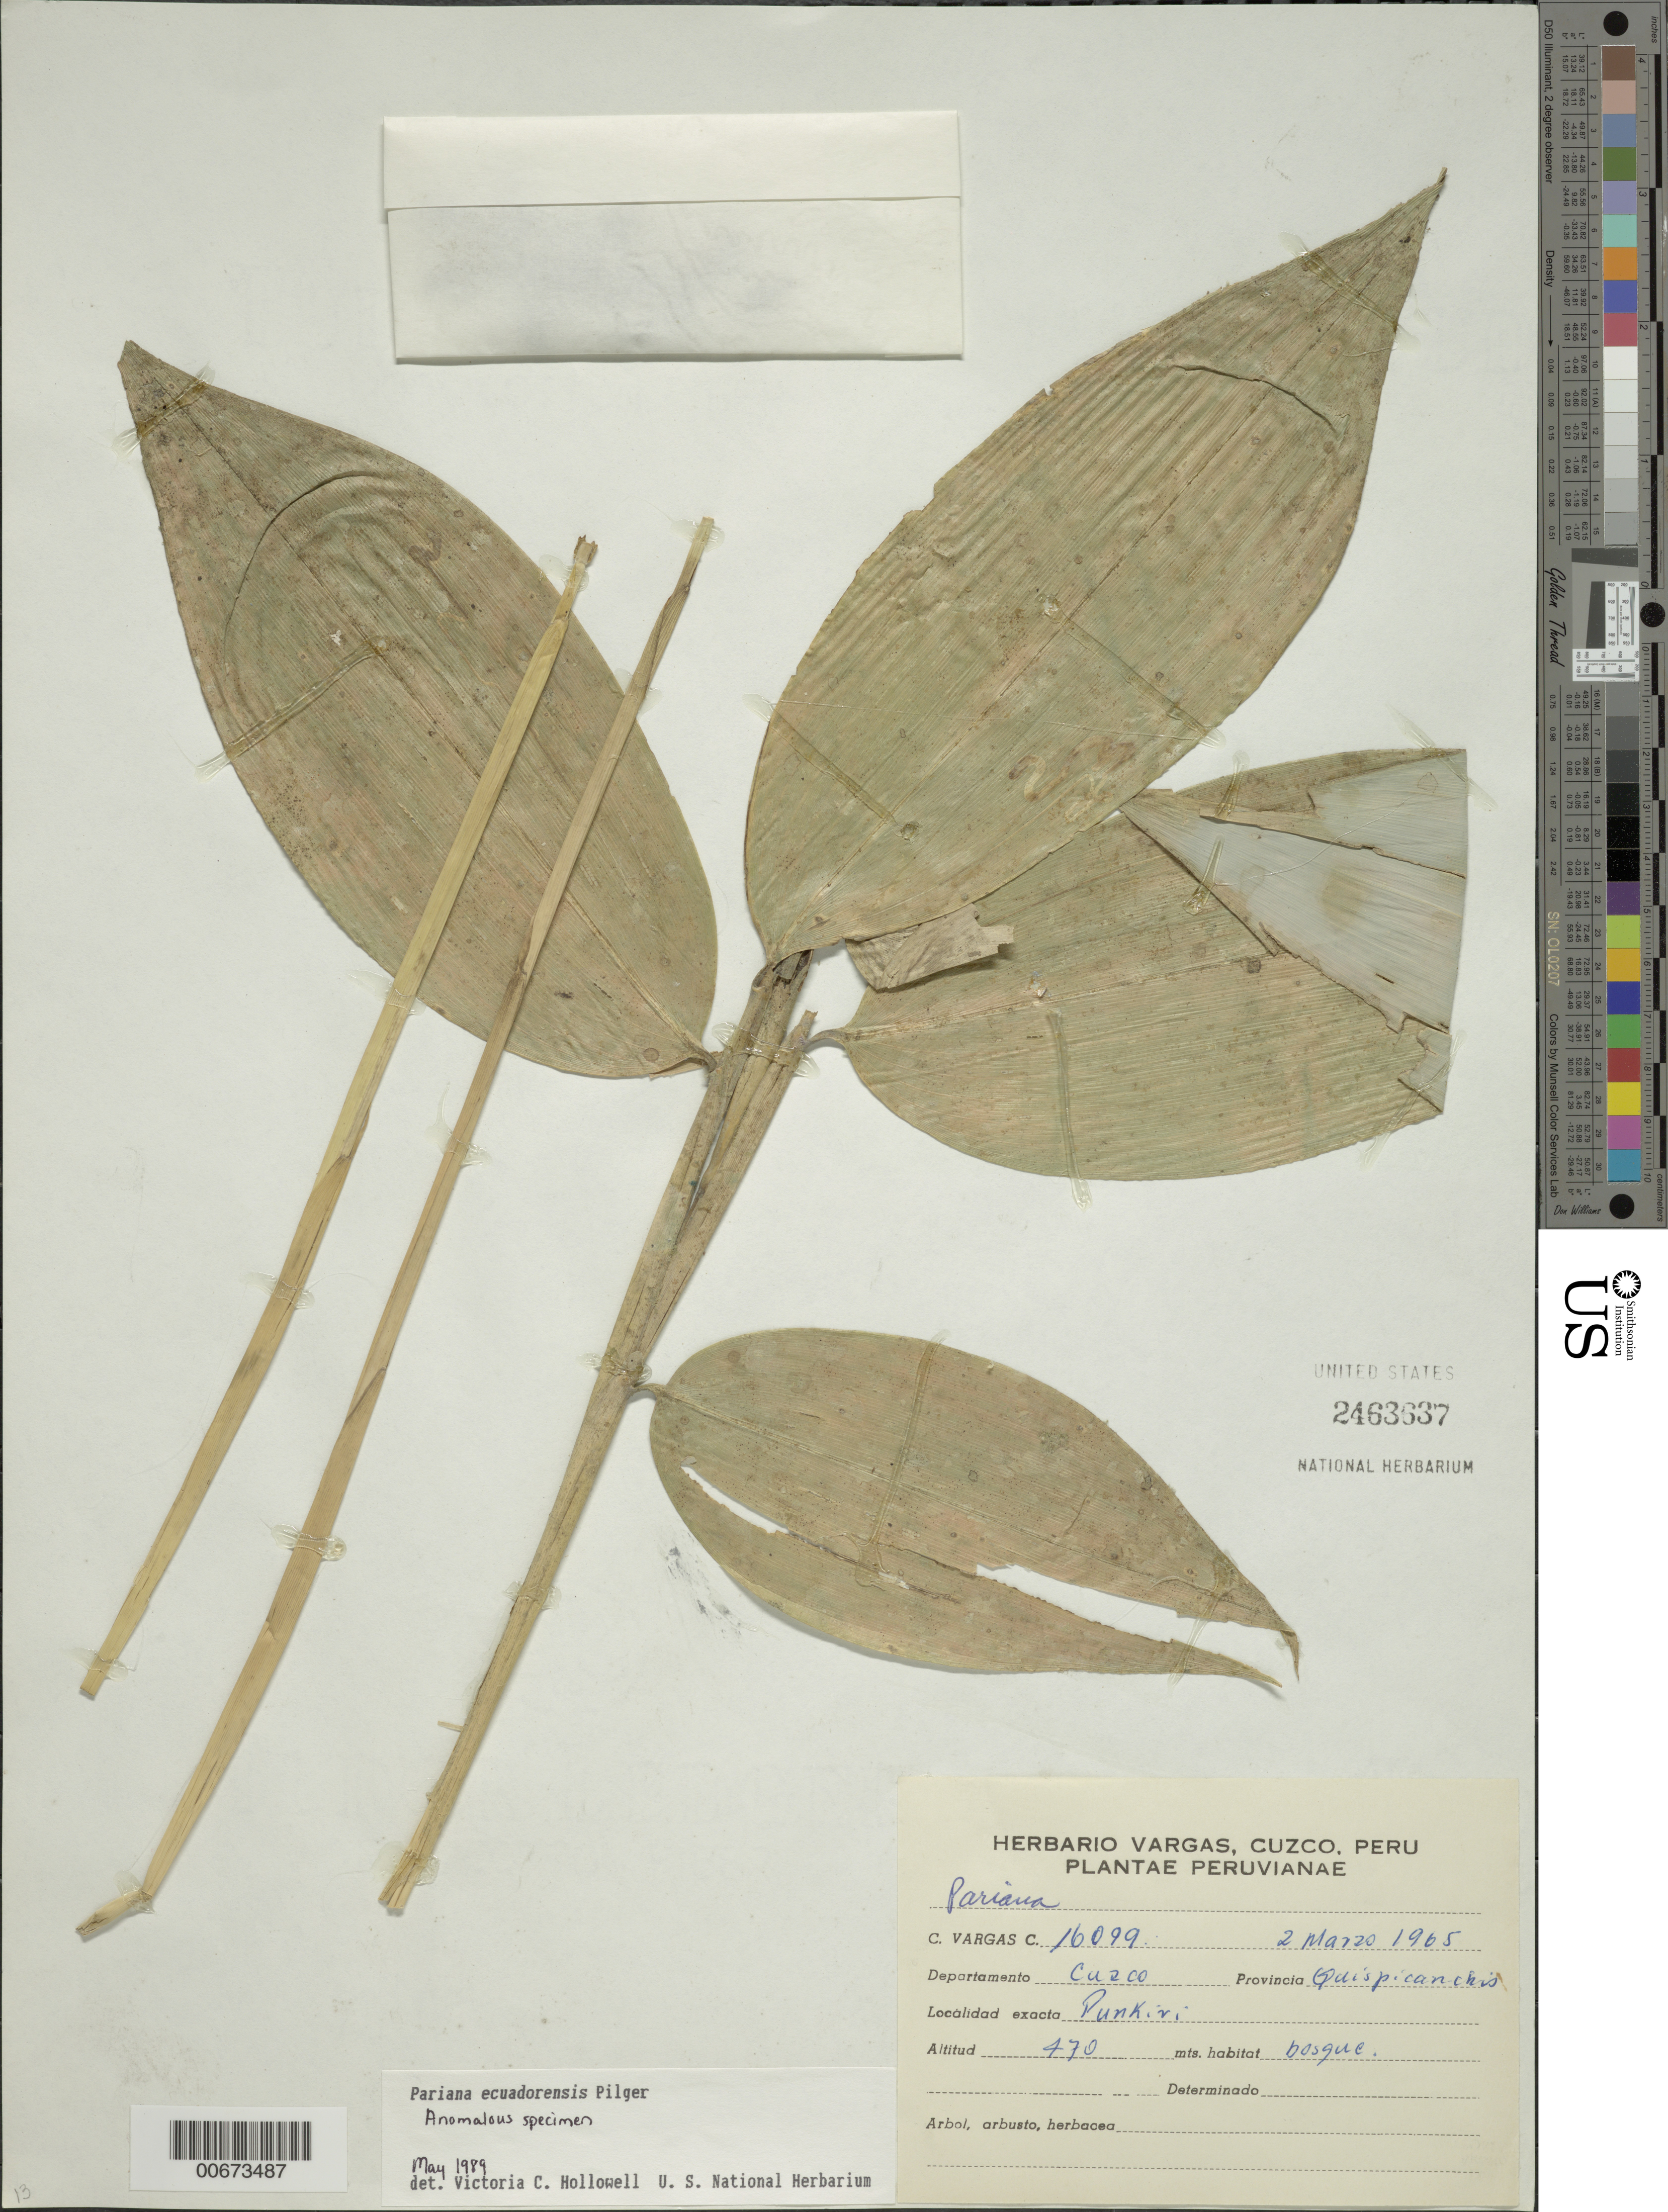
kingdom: Plantae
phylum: Tracheophyta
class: Liliopsida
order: Poales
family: Poaceae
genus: Pariana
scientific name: Pariana ecuadorensis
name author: Pilg.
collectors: C. Vargas Calderón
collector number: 16099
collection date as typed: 02 Mar 1965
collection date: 1965-03-02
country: Peru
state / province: Cusco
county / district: Quispicanchis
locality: Punkiri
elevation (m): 470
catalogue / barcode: US 2463637